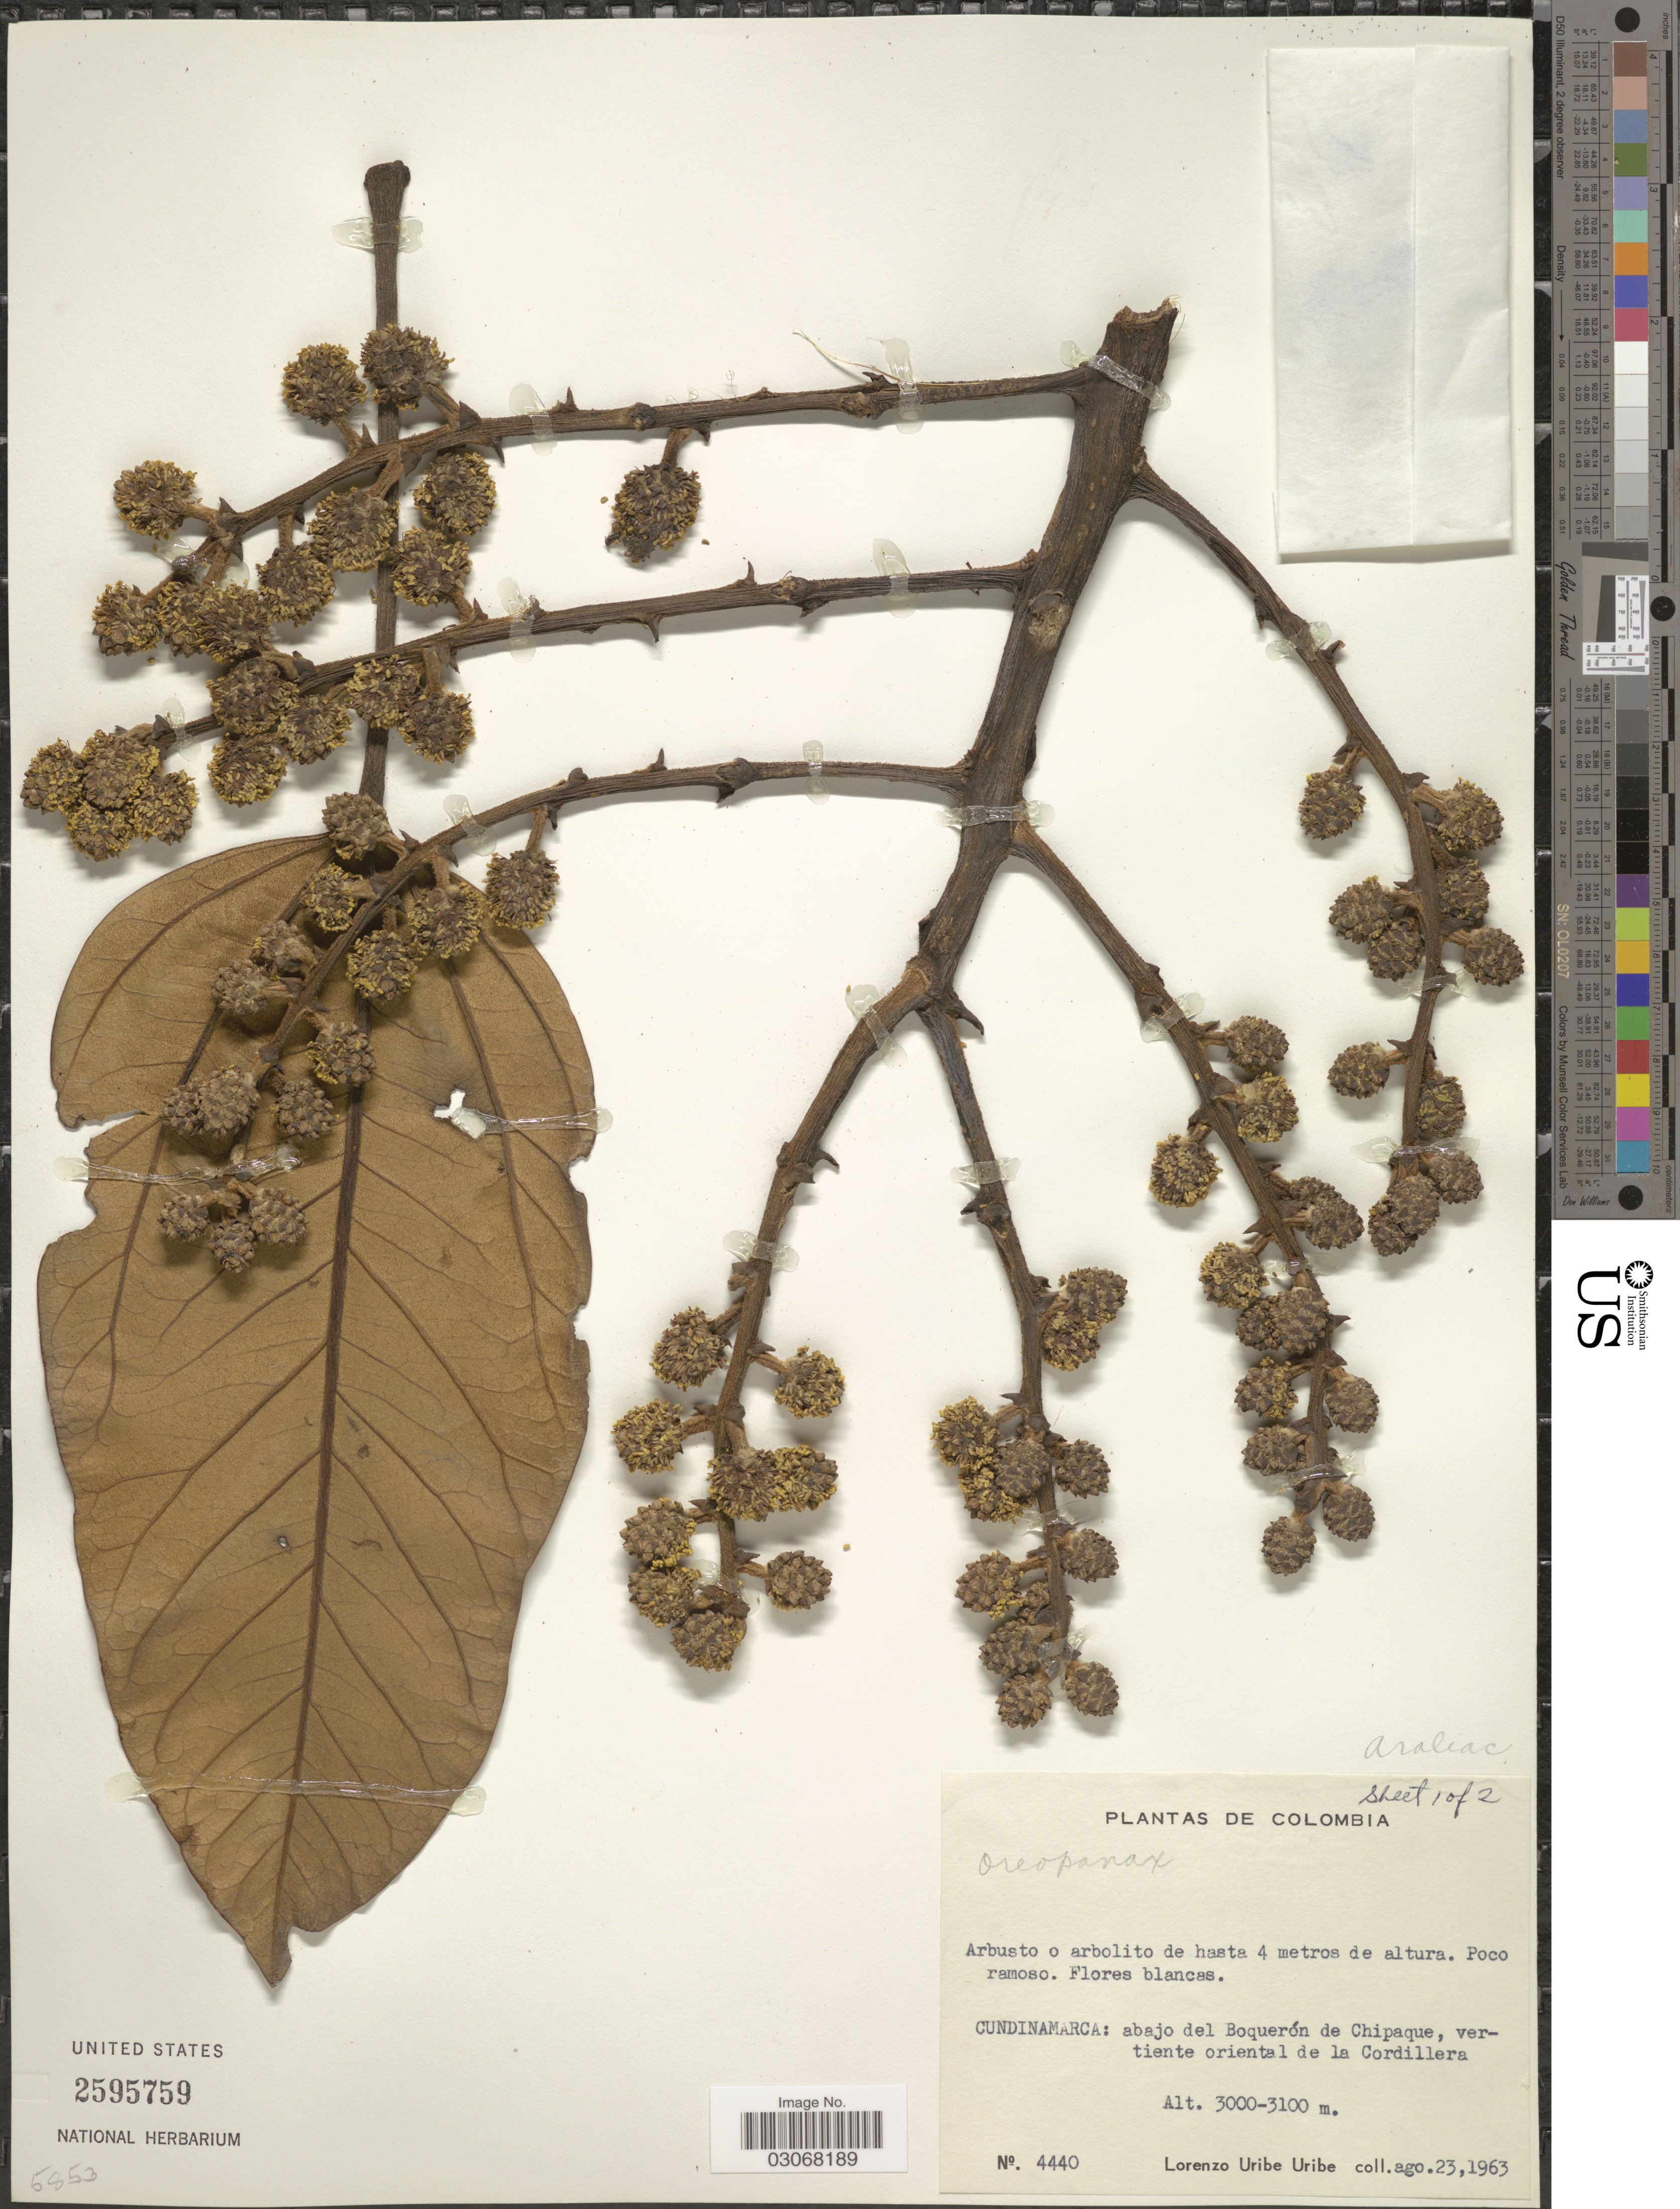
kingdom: Plantae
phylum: Tracheophyta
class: Magnoliopsida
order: Apiales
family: Araliaceae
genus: Oreopanax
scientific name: Oreopanax sp.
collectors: L. Uribe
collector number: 4440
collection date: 1963-08-23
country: Colombia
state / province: Cundinamarca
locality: Cundinamarca: abajo del Boquerón de Chipaque, vertiente oriental de la Cordillera.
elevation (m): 3000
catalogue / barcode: US 2595759